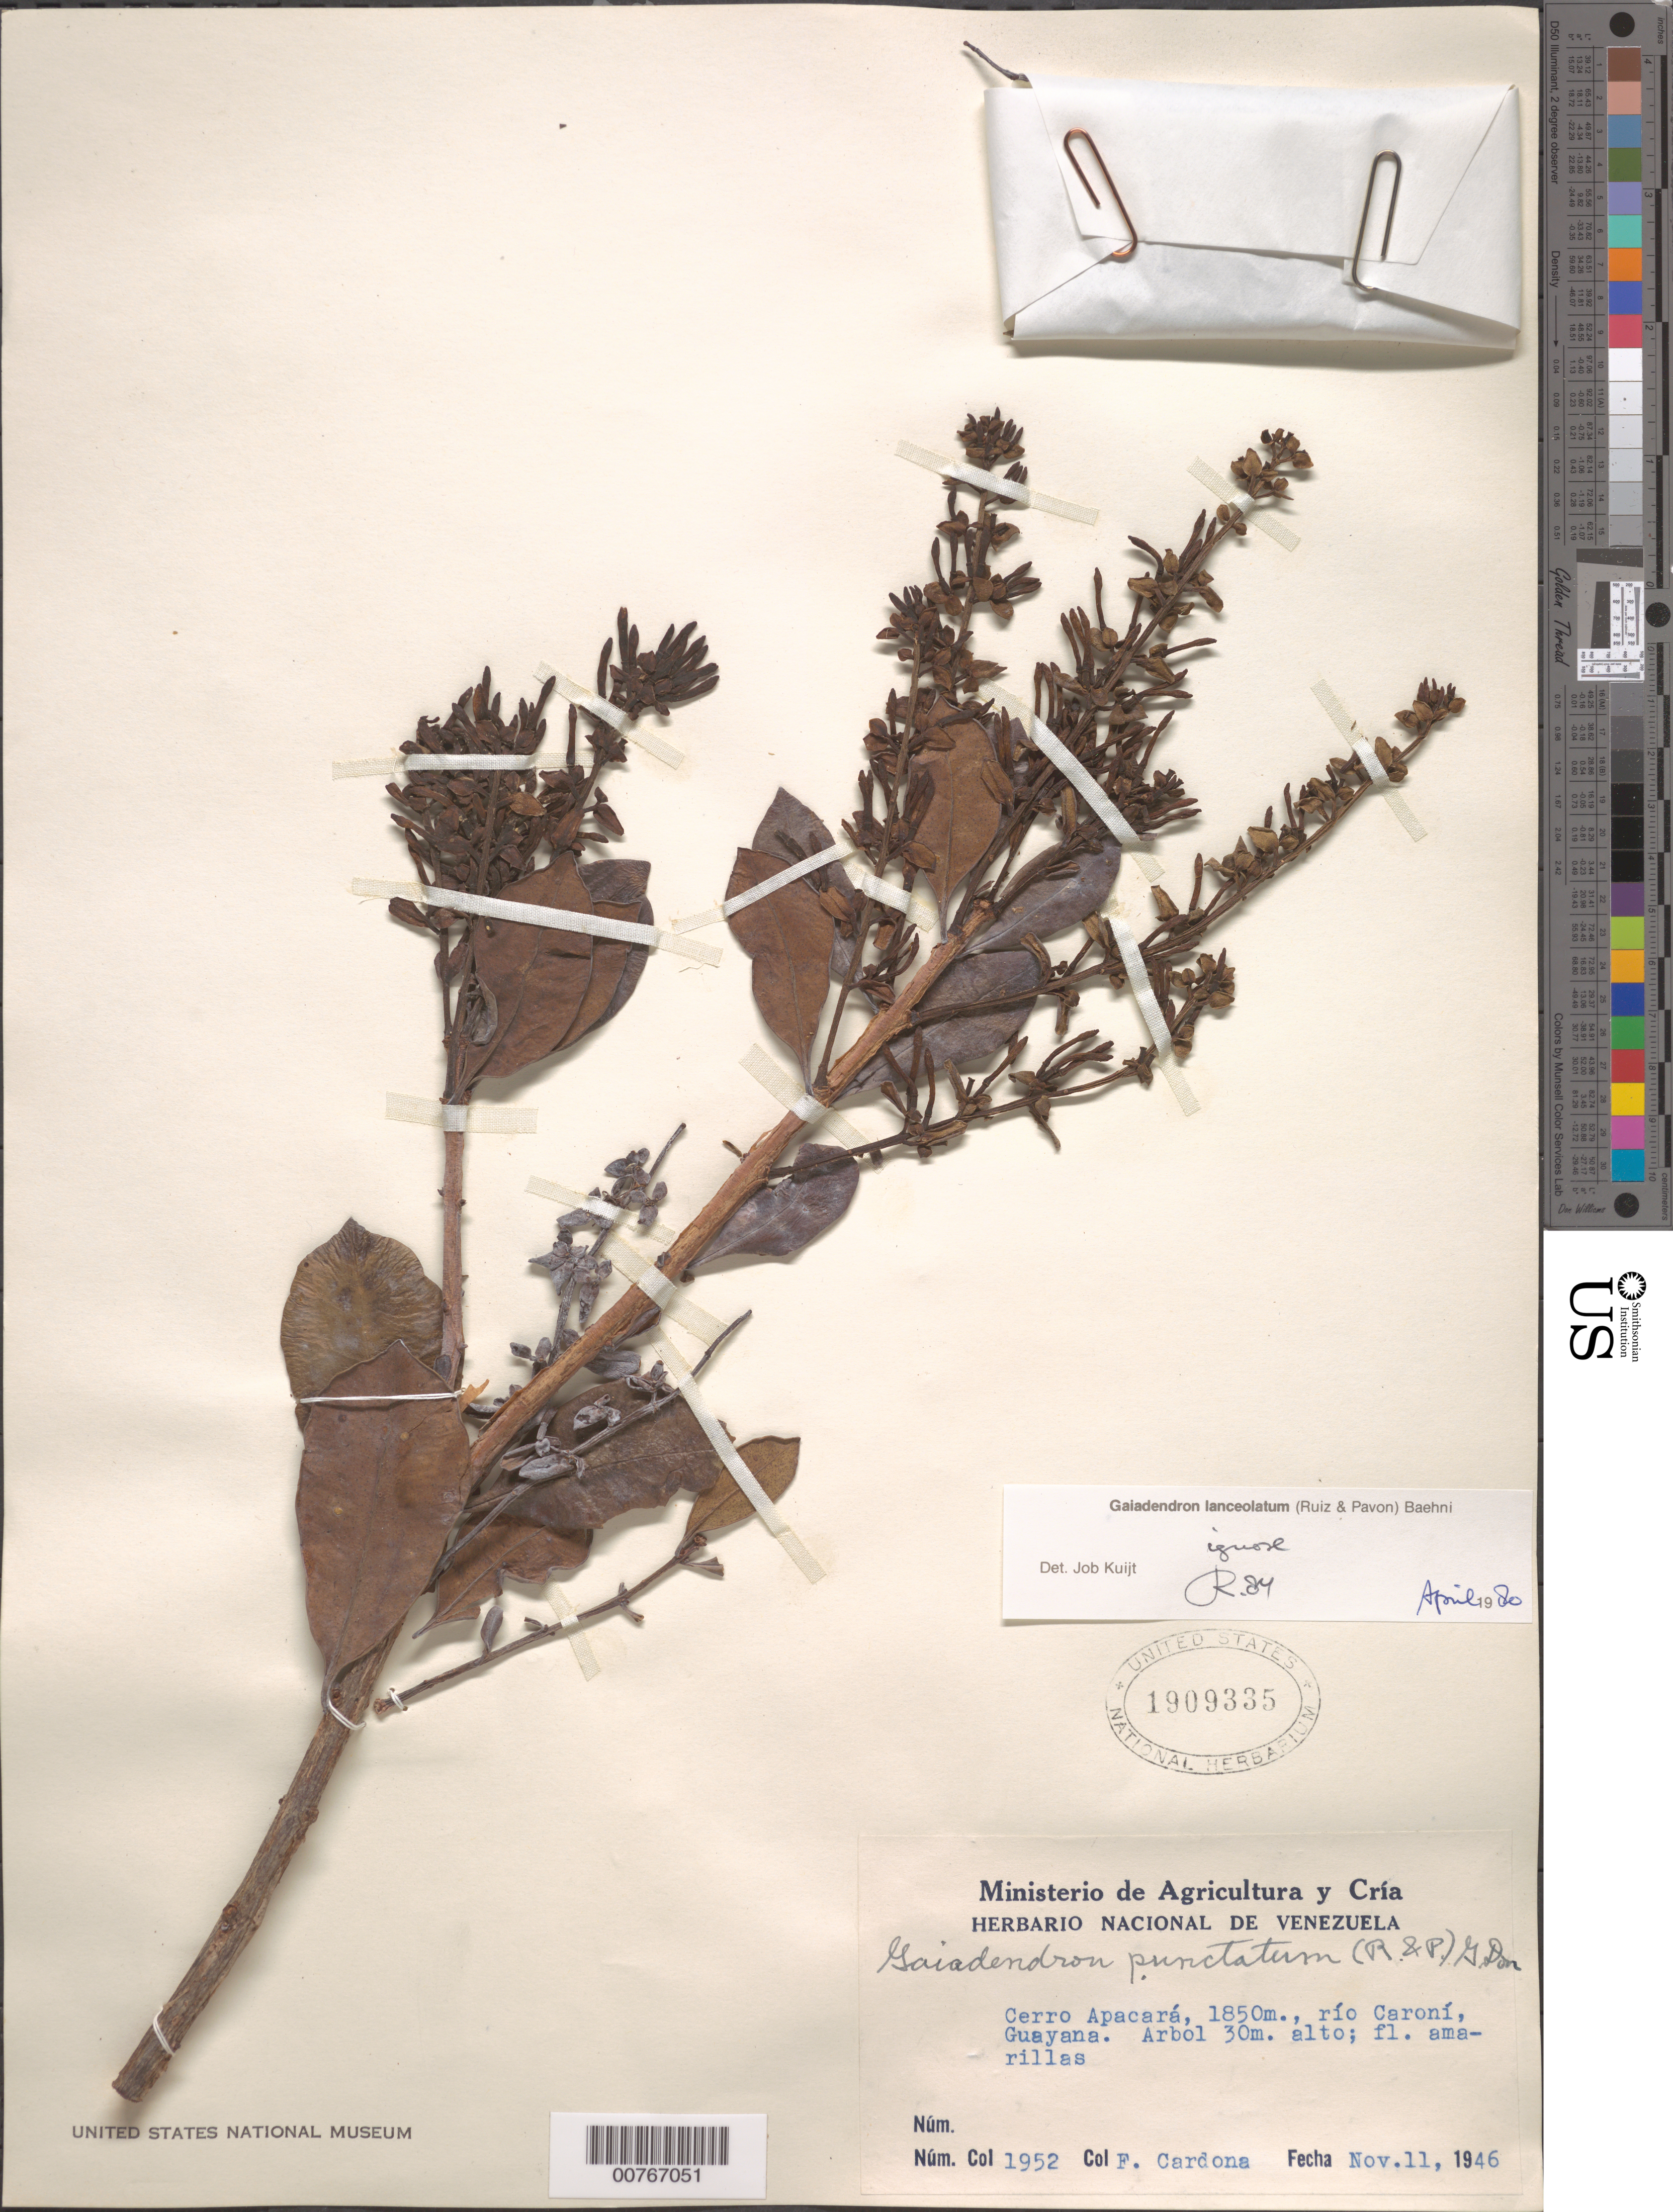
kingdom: Plantae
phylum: Tracheophyta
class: Magnoliopsida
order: Santalales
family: Loranthaceae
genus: Gaiadendron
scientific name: Gaiadendron lanceolatum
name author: (Ruiz & Pav.) Baehni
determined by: Kuijt, Job, (CANADA)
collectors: F. Cardona Puig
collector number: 1952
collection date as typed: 11-Nov-46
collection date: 1946-11-11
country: Venezuela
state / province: Bolívar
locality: Cerro Apacará, Río Caroní, Guayana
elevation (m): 1850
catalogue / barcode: US 1909335